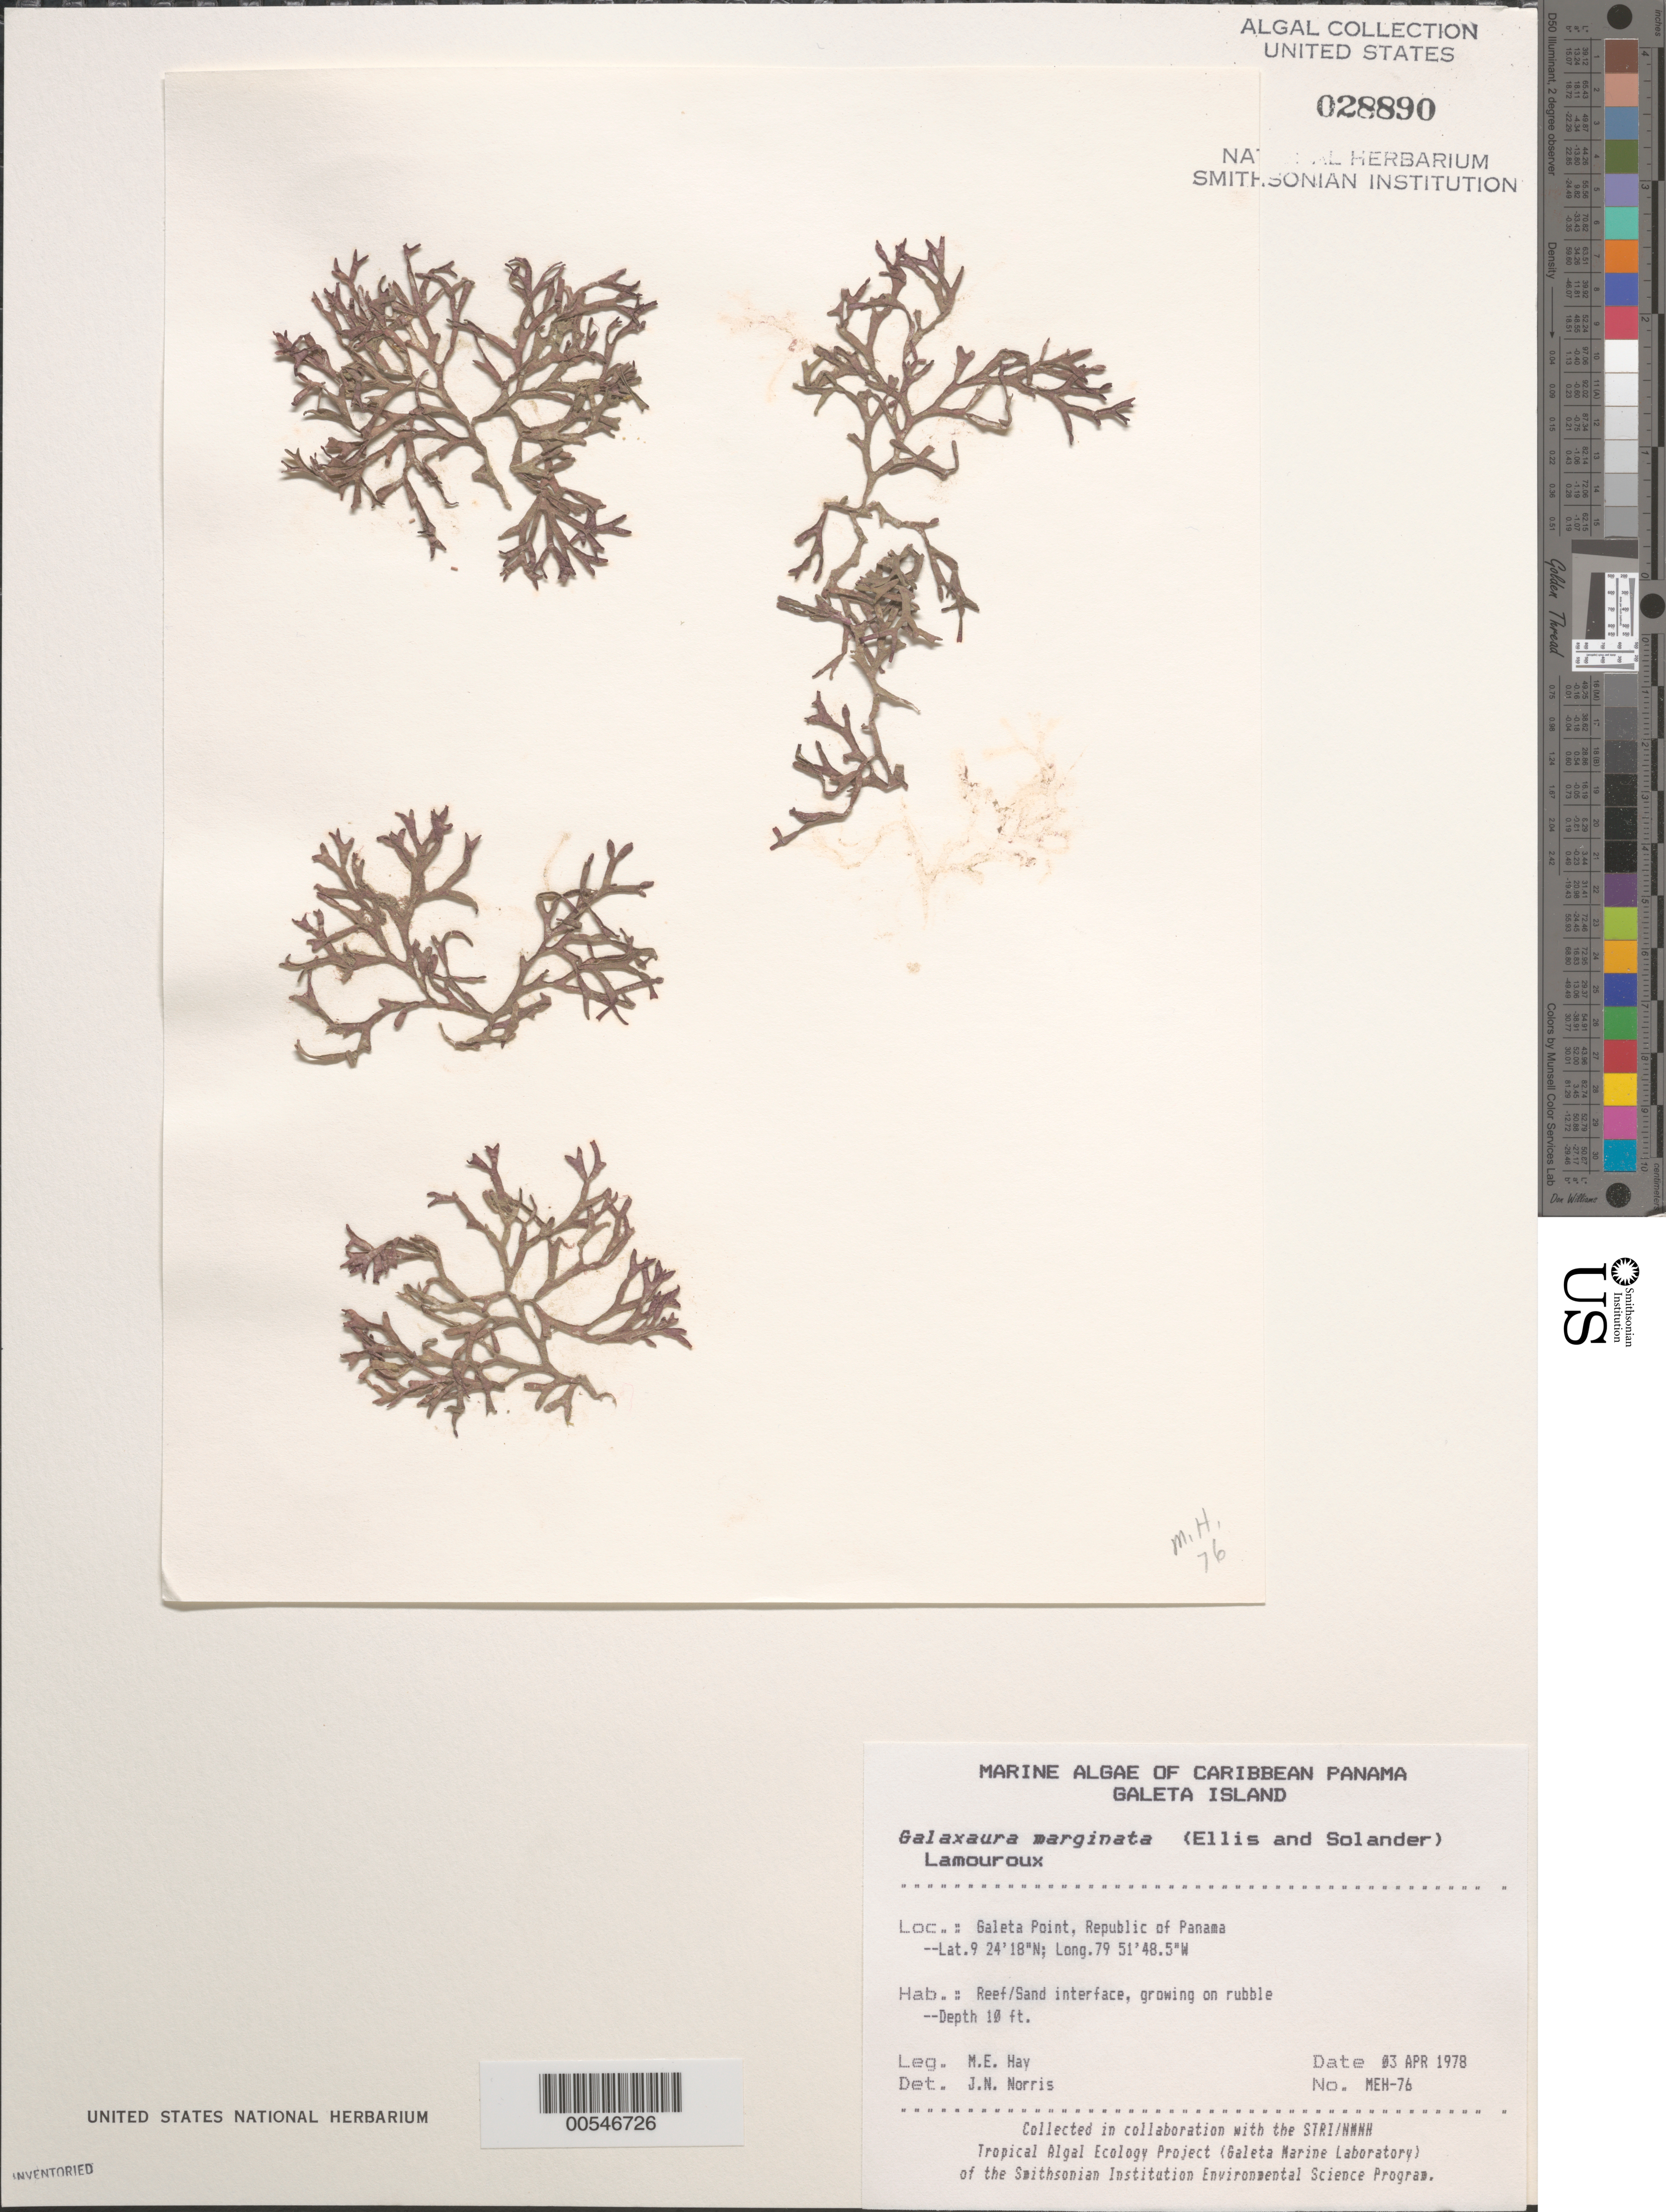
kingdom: Plantae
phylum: Rhodophyta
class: Florideophyceae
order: Nemaliales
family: Galaxauraceae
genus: Galaxaura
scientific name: Galaxaura marginata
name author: (J. Ellis & Sol.) J.V.Lamouroux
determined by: Norris, James N.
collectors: M. E. Hay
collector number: MEH-76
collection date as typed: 03 Apr 1978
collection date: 1978-04-03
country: Panama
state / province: Colón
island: Galeta Island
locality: Galeta Point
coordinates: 9 24' 18" N, 79 51' 48.5" W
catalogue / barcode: US 28890